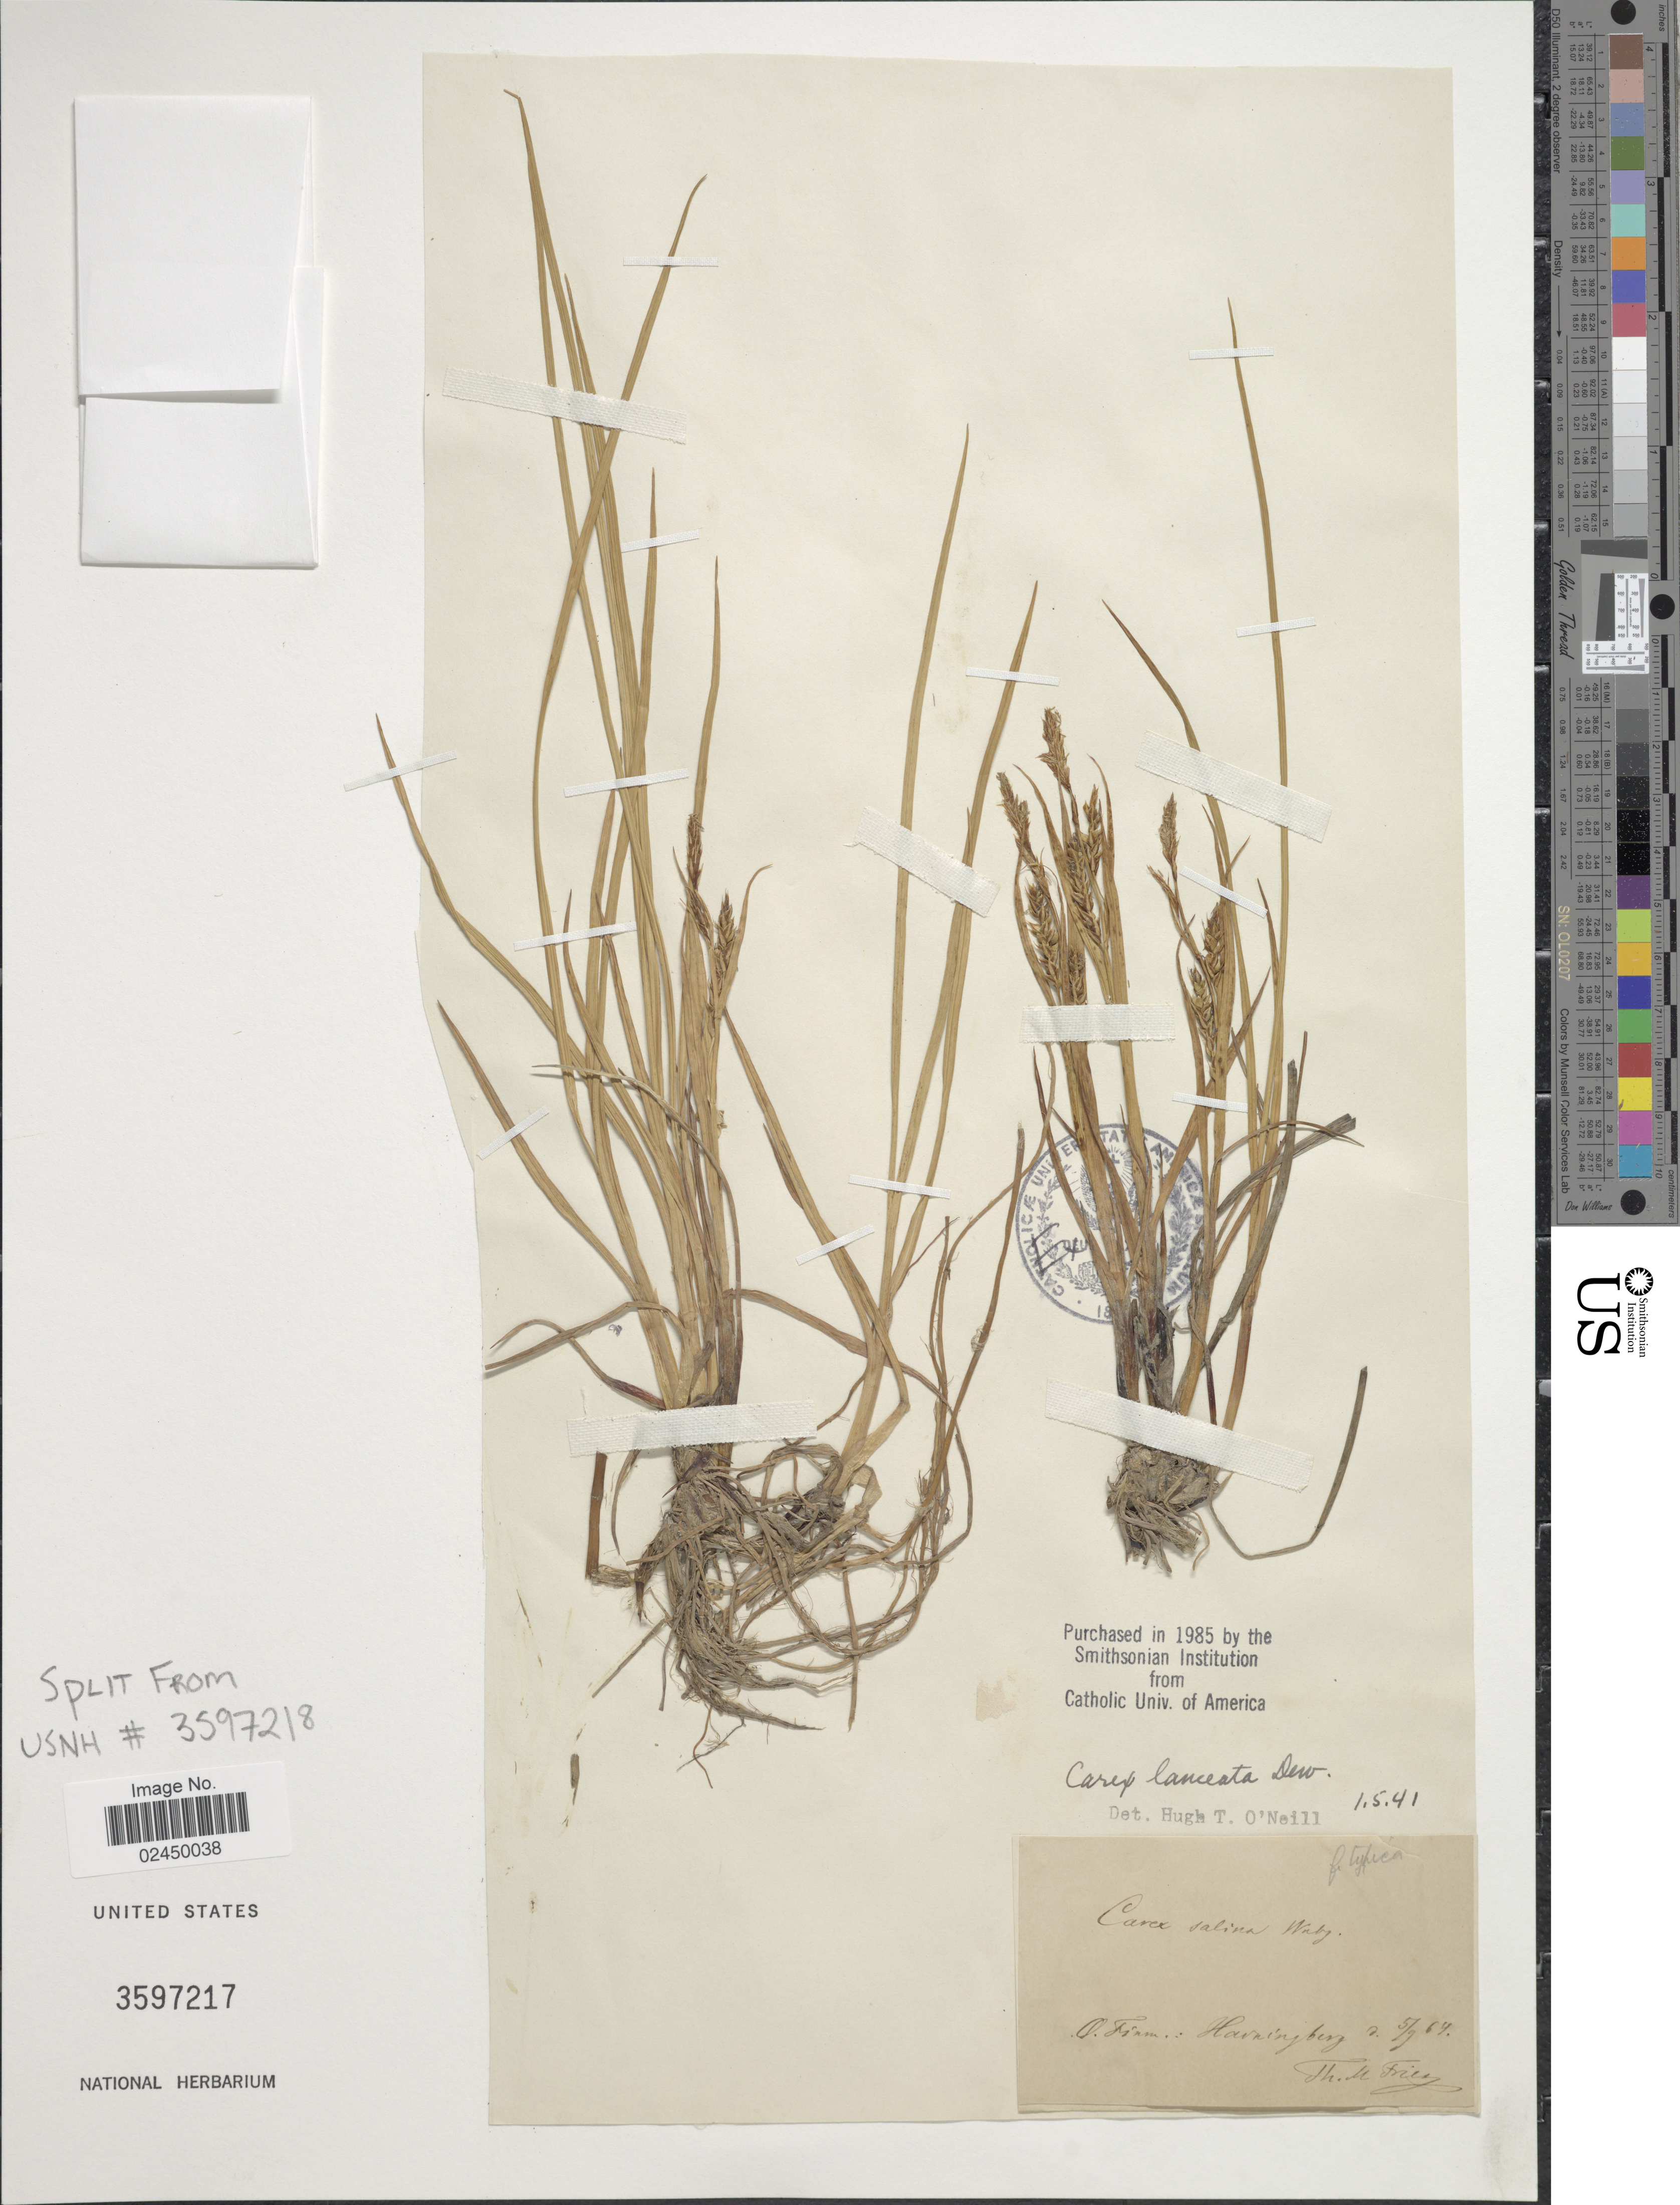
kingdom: Plantae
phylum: Tracheophyta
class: Liliopsida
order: Poales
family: Cyperaceae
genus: Carex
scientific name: Carex salina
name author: Wahlenb.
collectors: T. Fries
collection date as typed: Transcribed d/m/y: 5/9/64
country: Norway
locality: O. Finm.: Hamningberg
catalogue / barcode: US 3597217